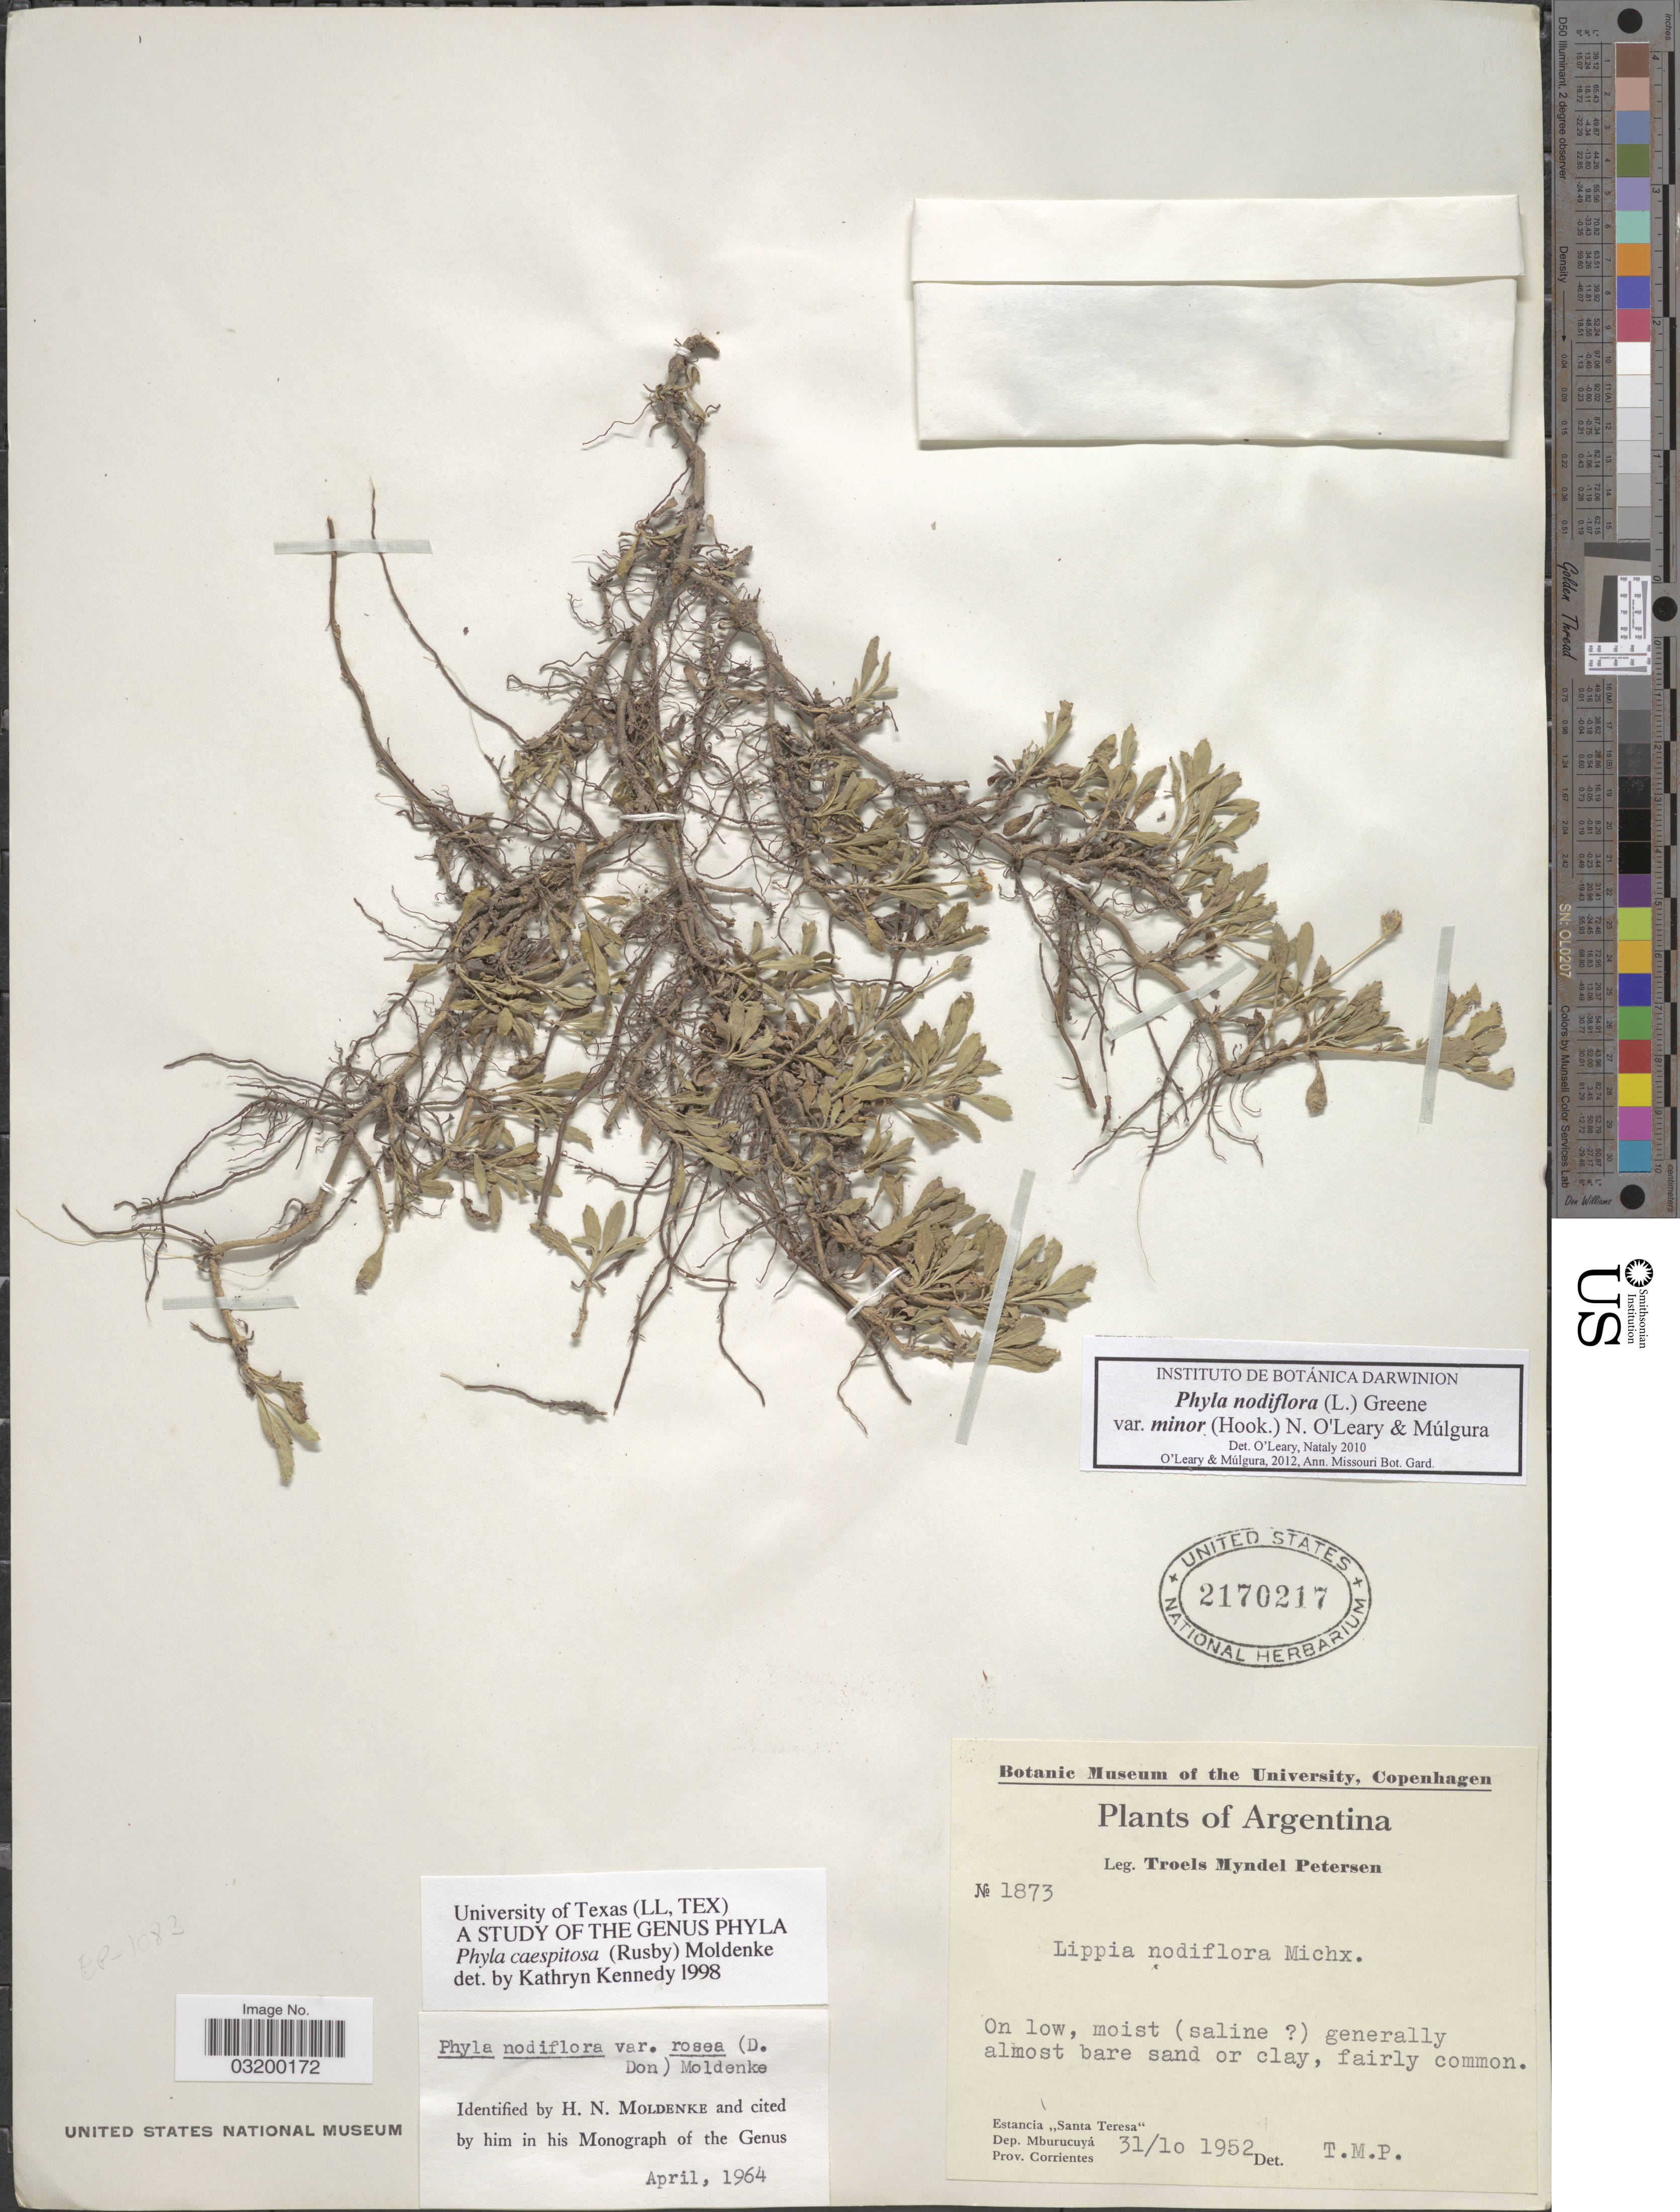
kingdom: Plantae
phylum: Tracheophyta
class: Magnoliopsida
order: Lamiales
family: Verbenaceae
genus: Phyla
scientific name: Phyla nodiflora var. minor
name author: (Hook.) N. O'Leary & Mulgura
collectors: T. M. Petersen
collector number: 1873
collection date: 1952-10-31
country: Argentina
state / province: Corrientes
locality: Estancia "Santa Teresa", Dep. Mburucuyá.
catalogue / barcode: US 2170217